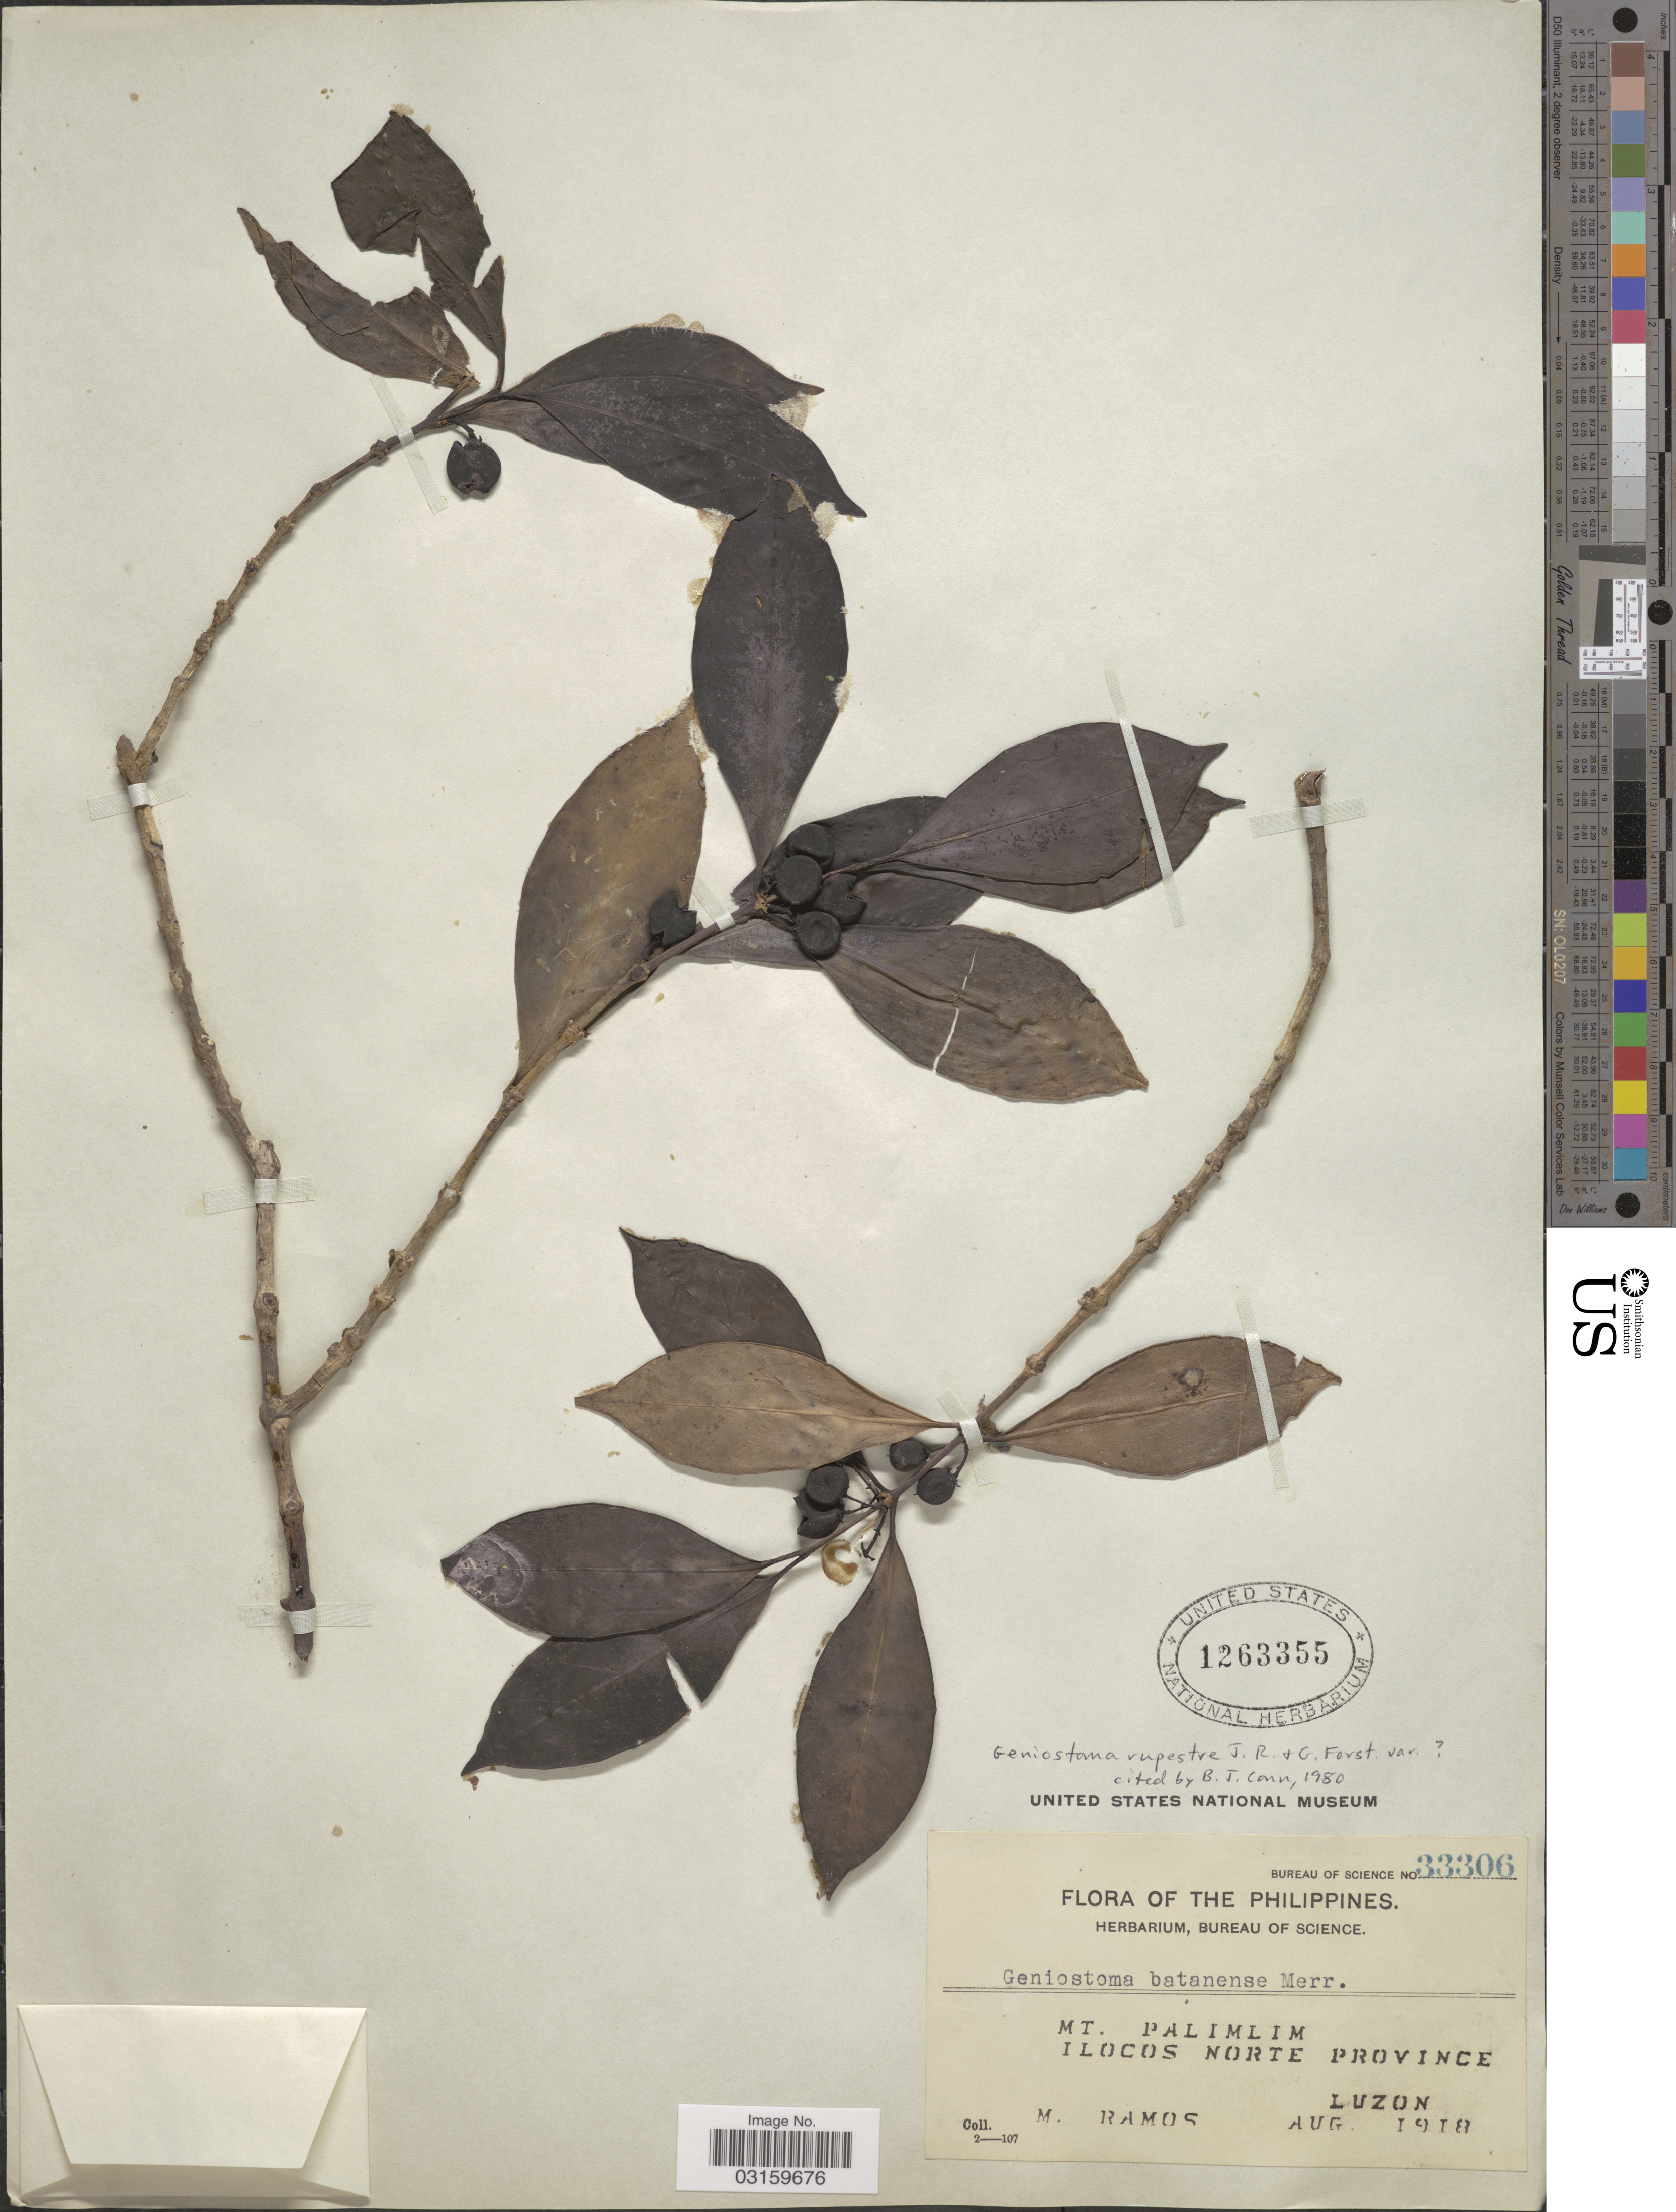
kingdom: Plantae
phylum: Tracheophyta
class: Magnoliopsida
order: Gentianales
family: Loganiaceae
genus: Geniostoma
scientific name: Geniostoma rupestre var. rupestre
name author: J.R. Forst. & G. Forst.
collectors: M. Ramos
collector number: Bureau of Science 33306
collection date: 1918-08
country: Philippines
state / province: Ilocos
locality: Mt. Palimlim, Ilocos Norte Province, Luzon.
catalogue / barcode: US 1263355